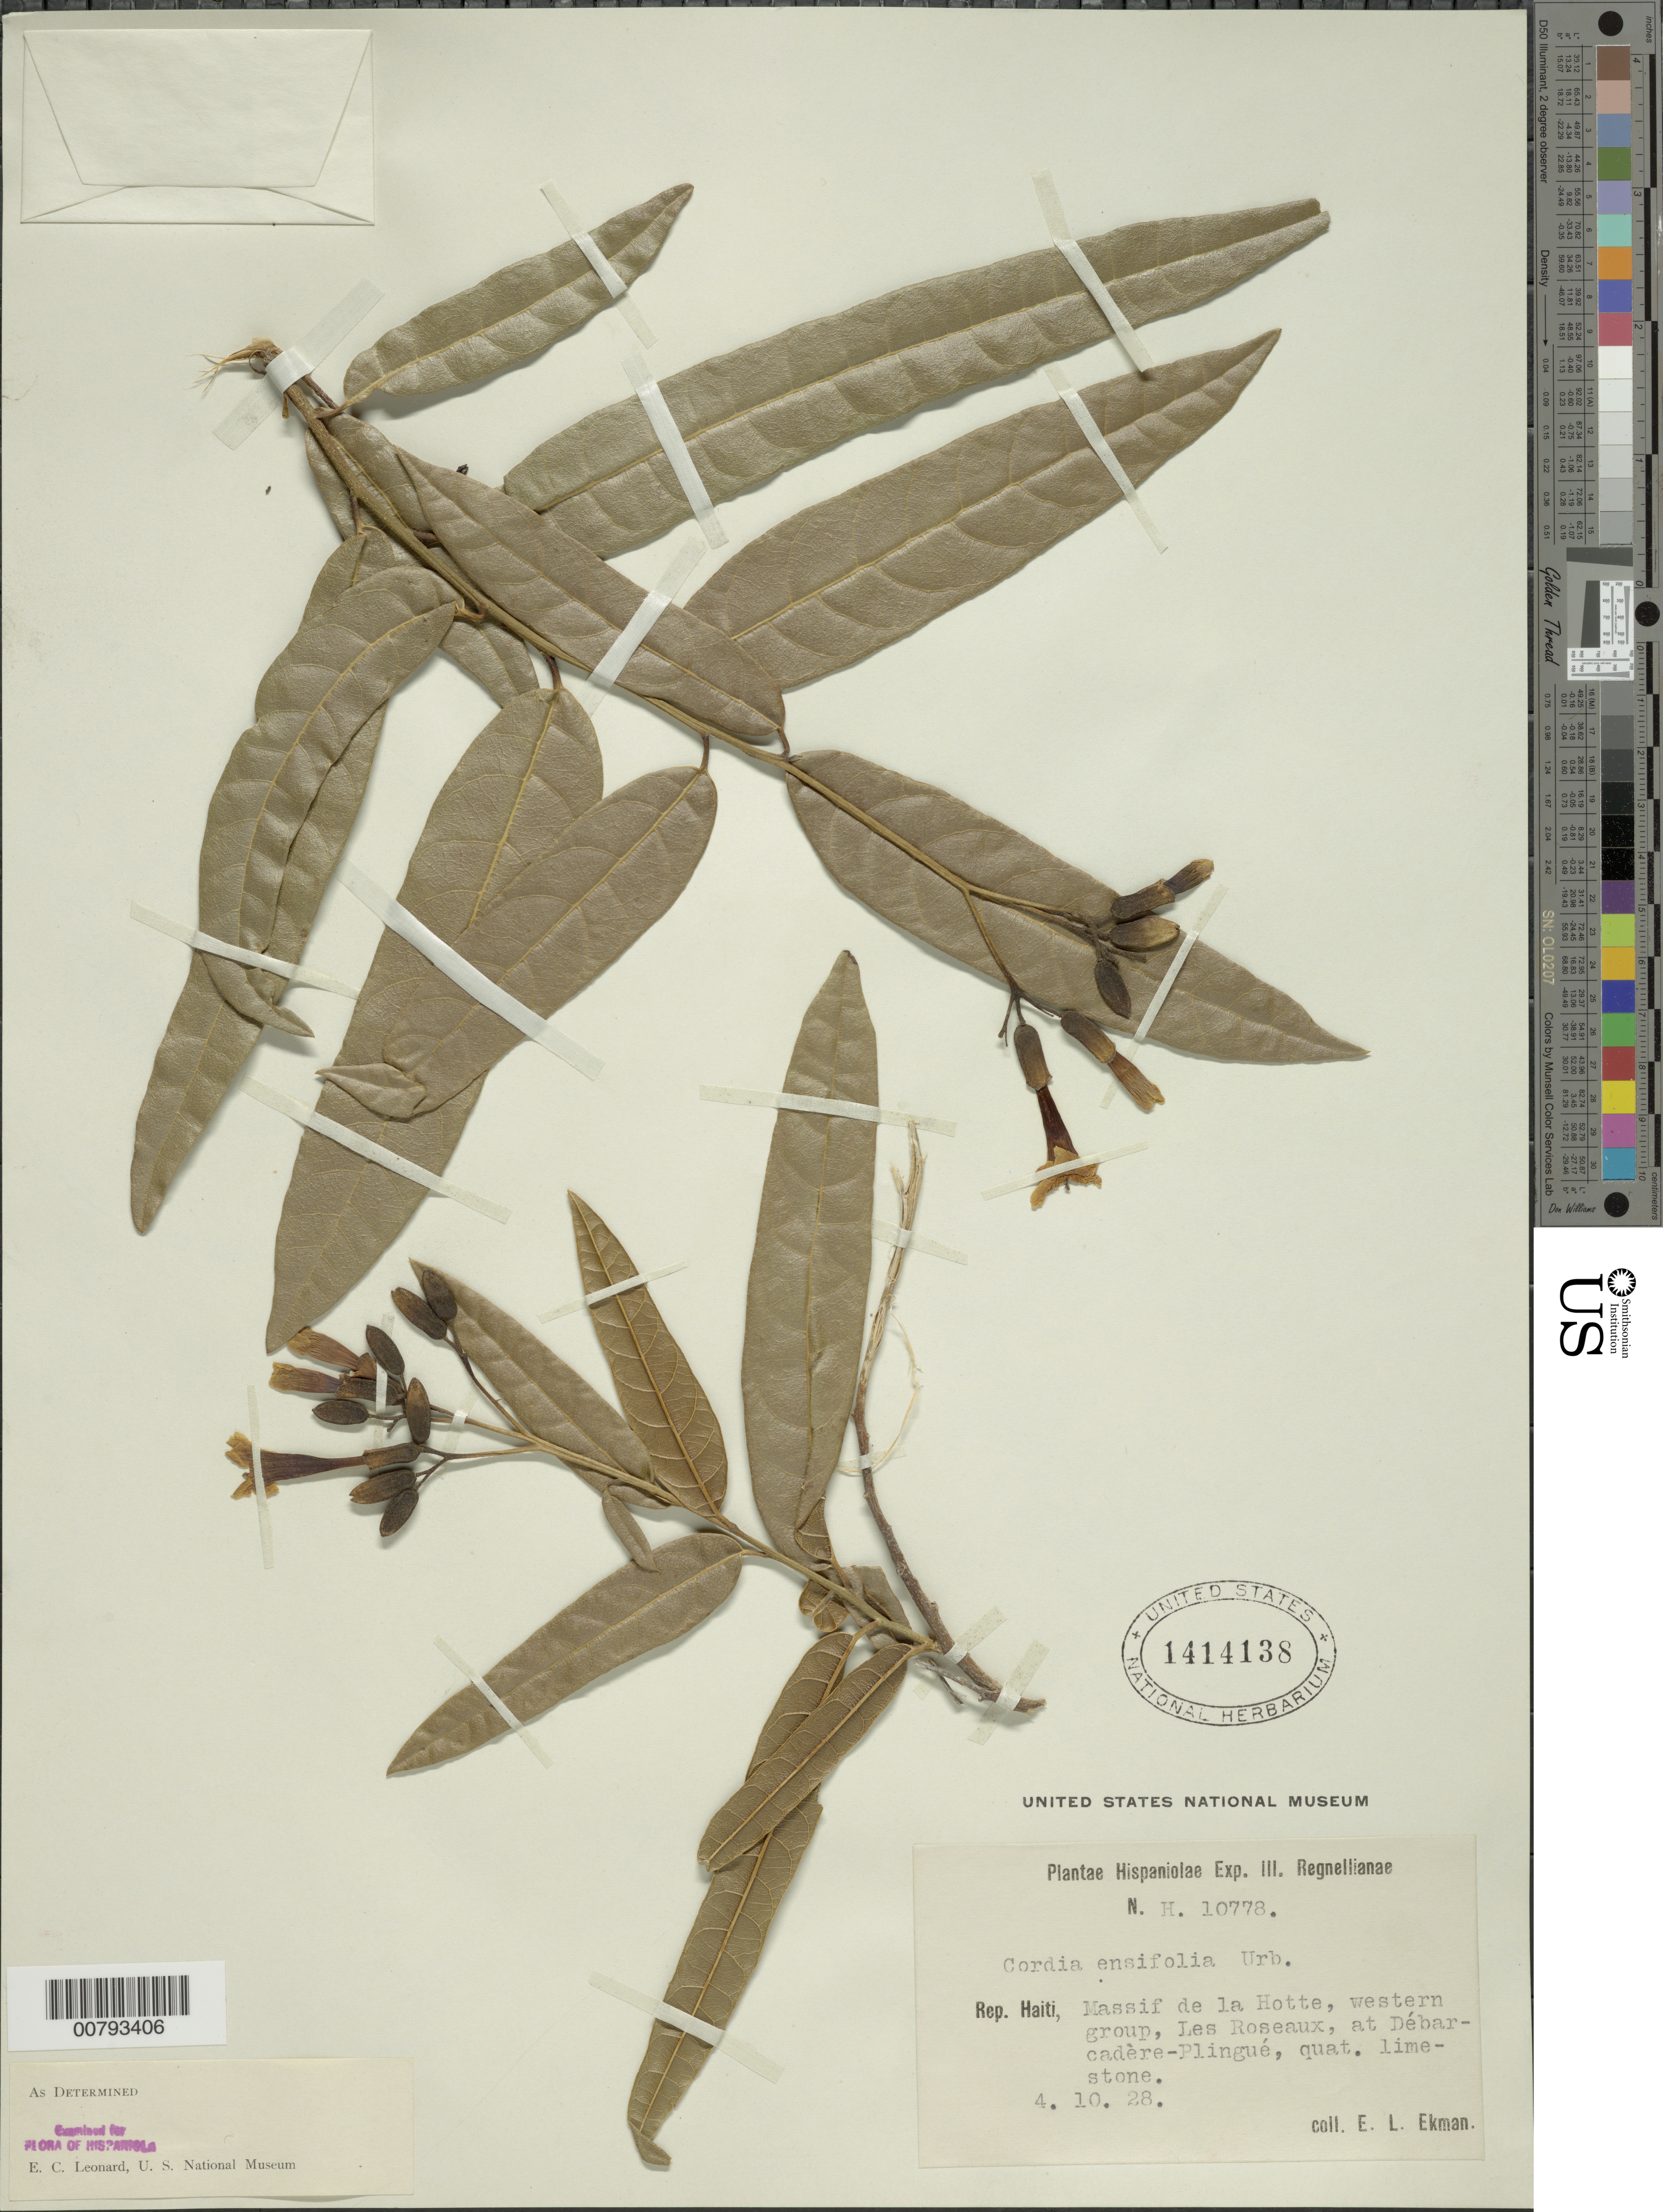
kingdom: Plantae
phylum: Tracheophyta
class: Magnoliopsida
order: Boraginales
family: Cordiaceae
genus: Cordia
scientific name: Cordia ensifolia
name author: Urb.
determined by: Leonard, Emery C., (US)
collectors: E. L. Ekman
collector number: H 10778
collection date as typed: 04 Oct 1928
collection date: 1928-10-04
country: Haiti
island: Hispaniola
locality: Massif de la Hotte, western group, Les Roseaux, at Débarcadère-Plingué.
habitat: Quat. limestone.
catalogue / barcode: US 1414138